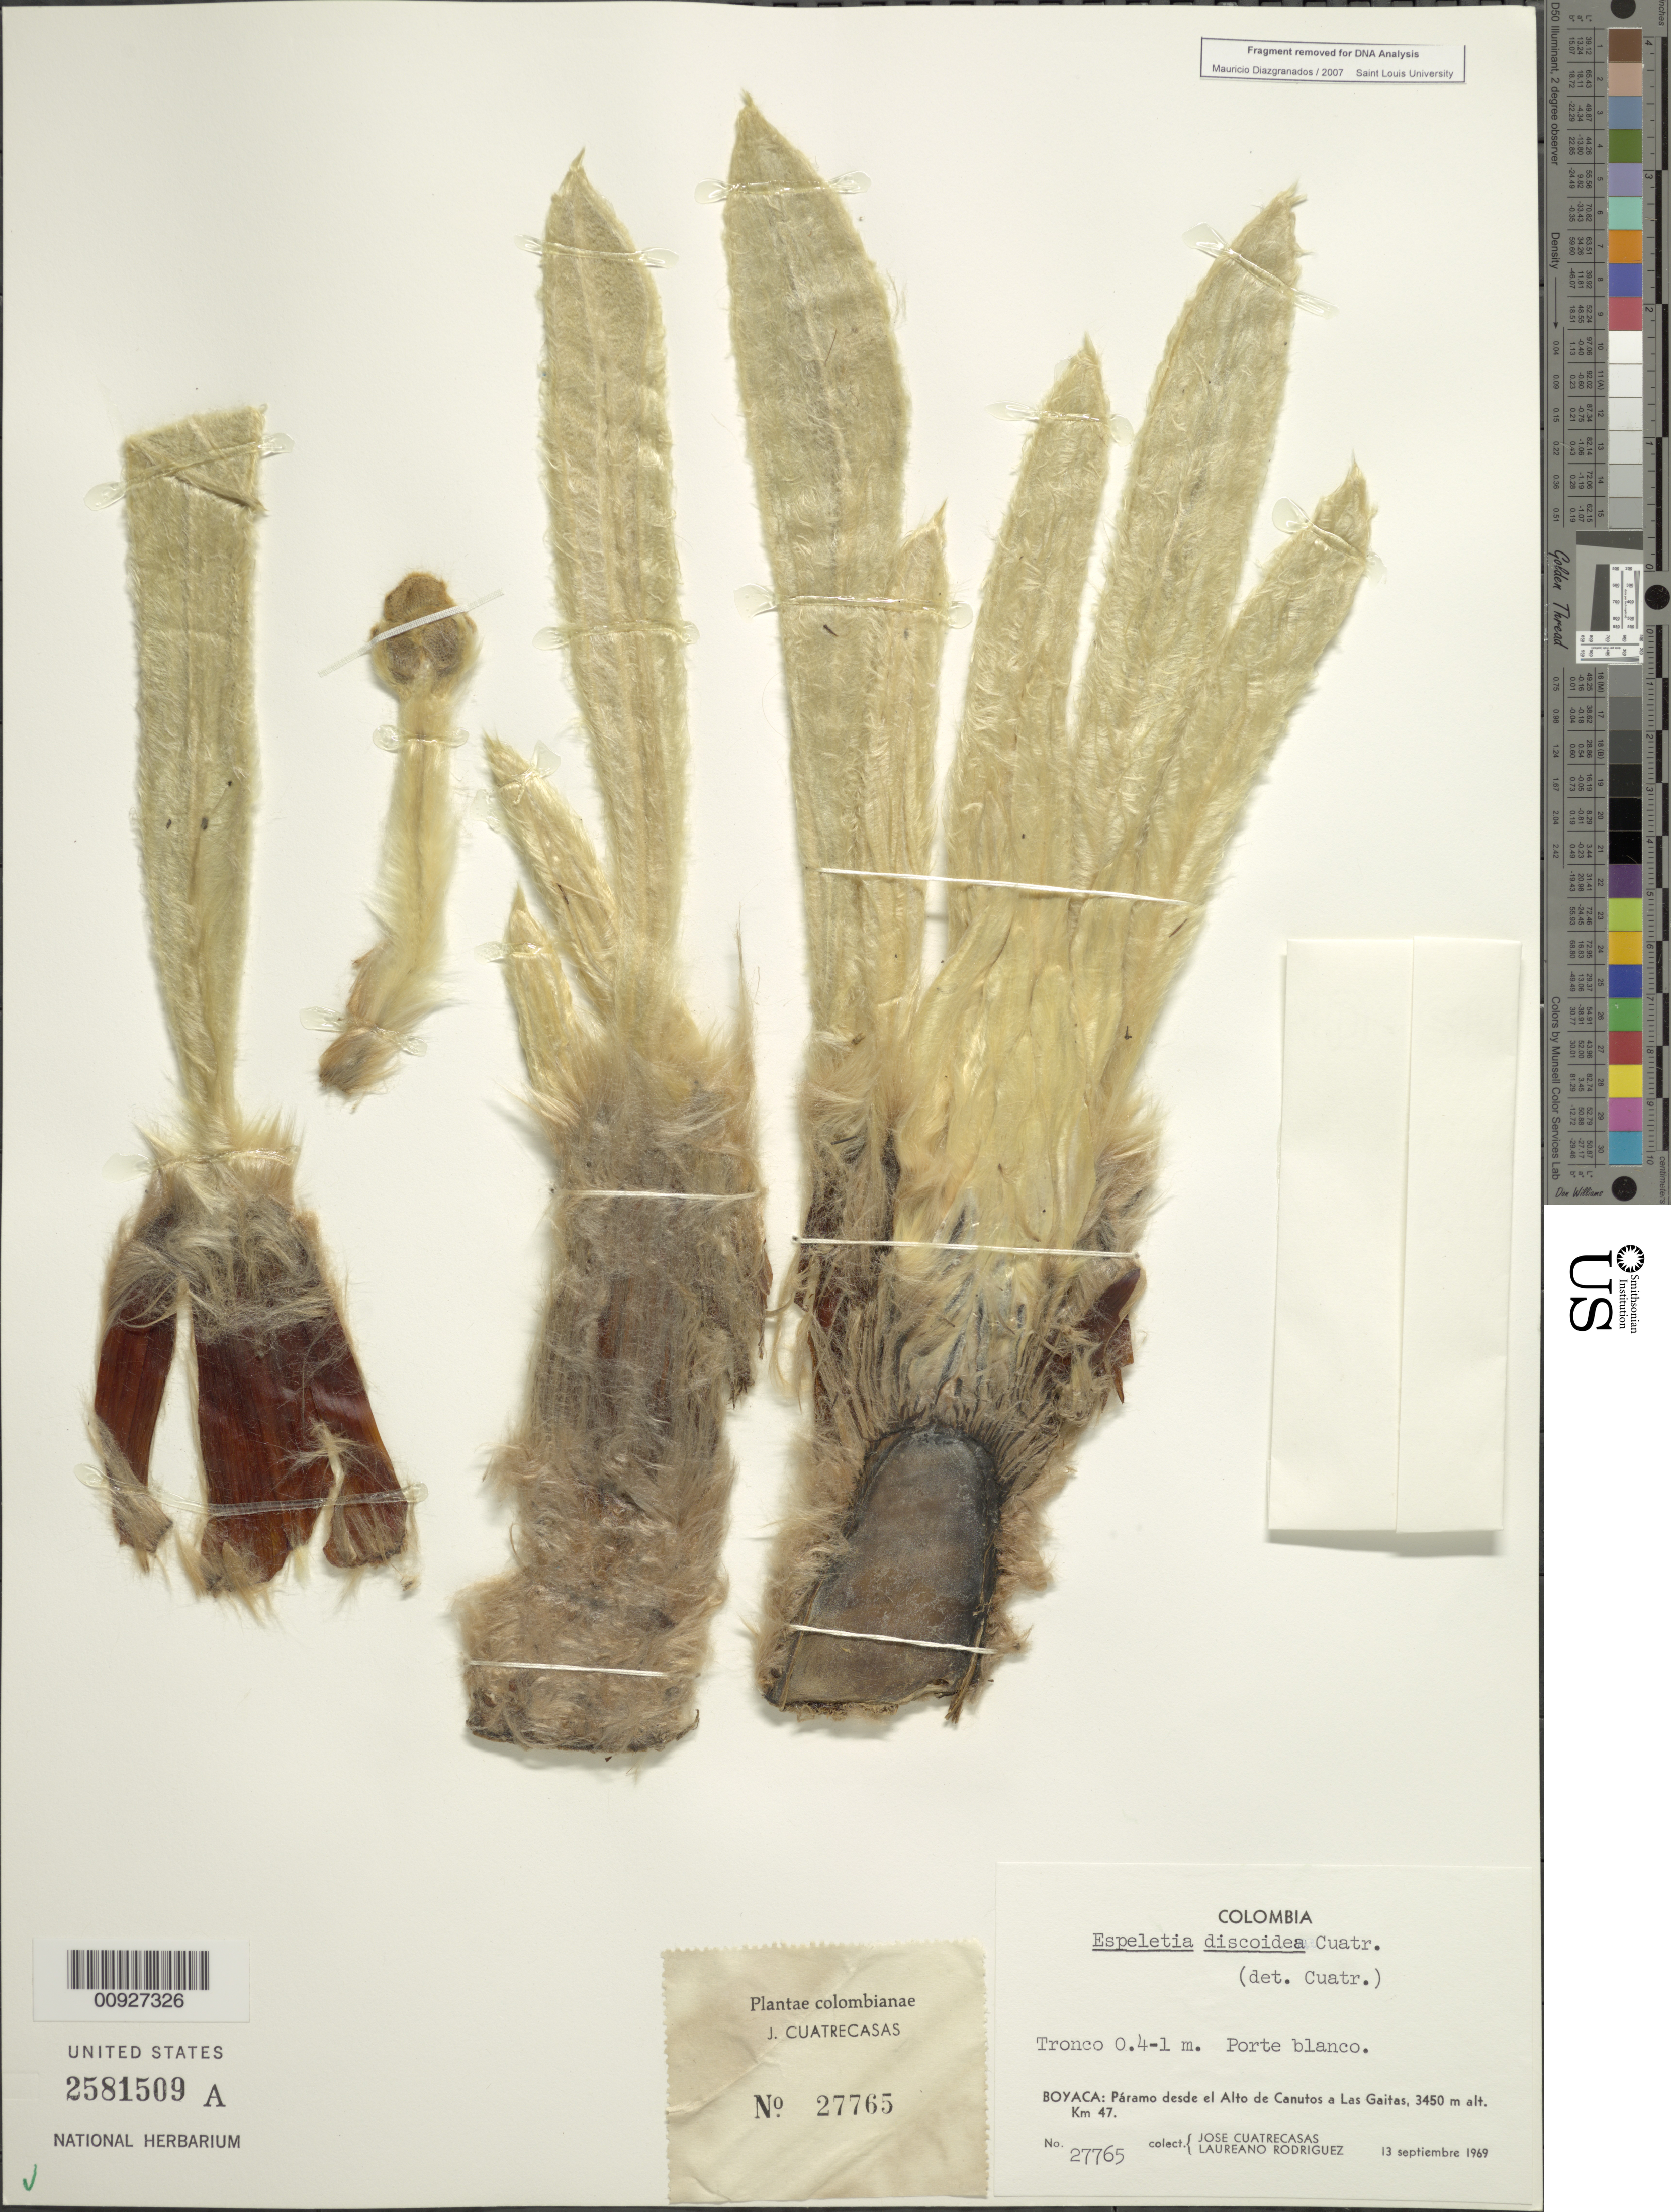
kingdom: Plantae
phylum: Tracheophyta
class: Magnoliopsida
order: Asterales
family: Asteraceae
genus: Espeletia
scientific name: Espeletia discoidea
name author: Cuatrec.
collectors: J. Cuatrecasas & L. Rodriguez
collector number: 27765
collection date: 1969-11-13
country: Colombia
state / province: Boyacá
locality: Páramo desde el Alto de Canutos a las Gaitas, km 47.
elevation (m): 3450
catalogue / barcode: US 2581509A